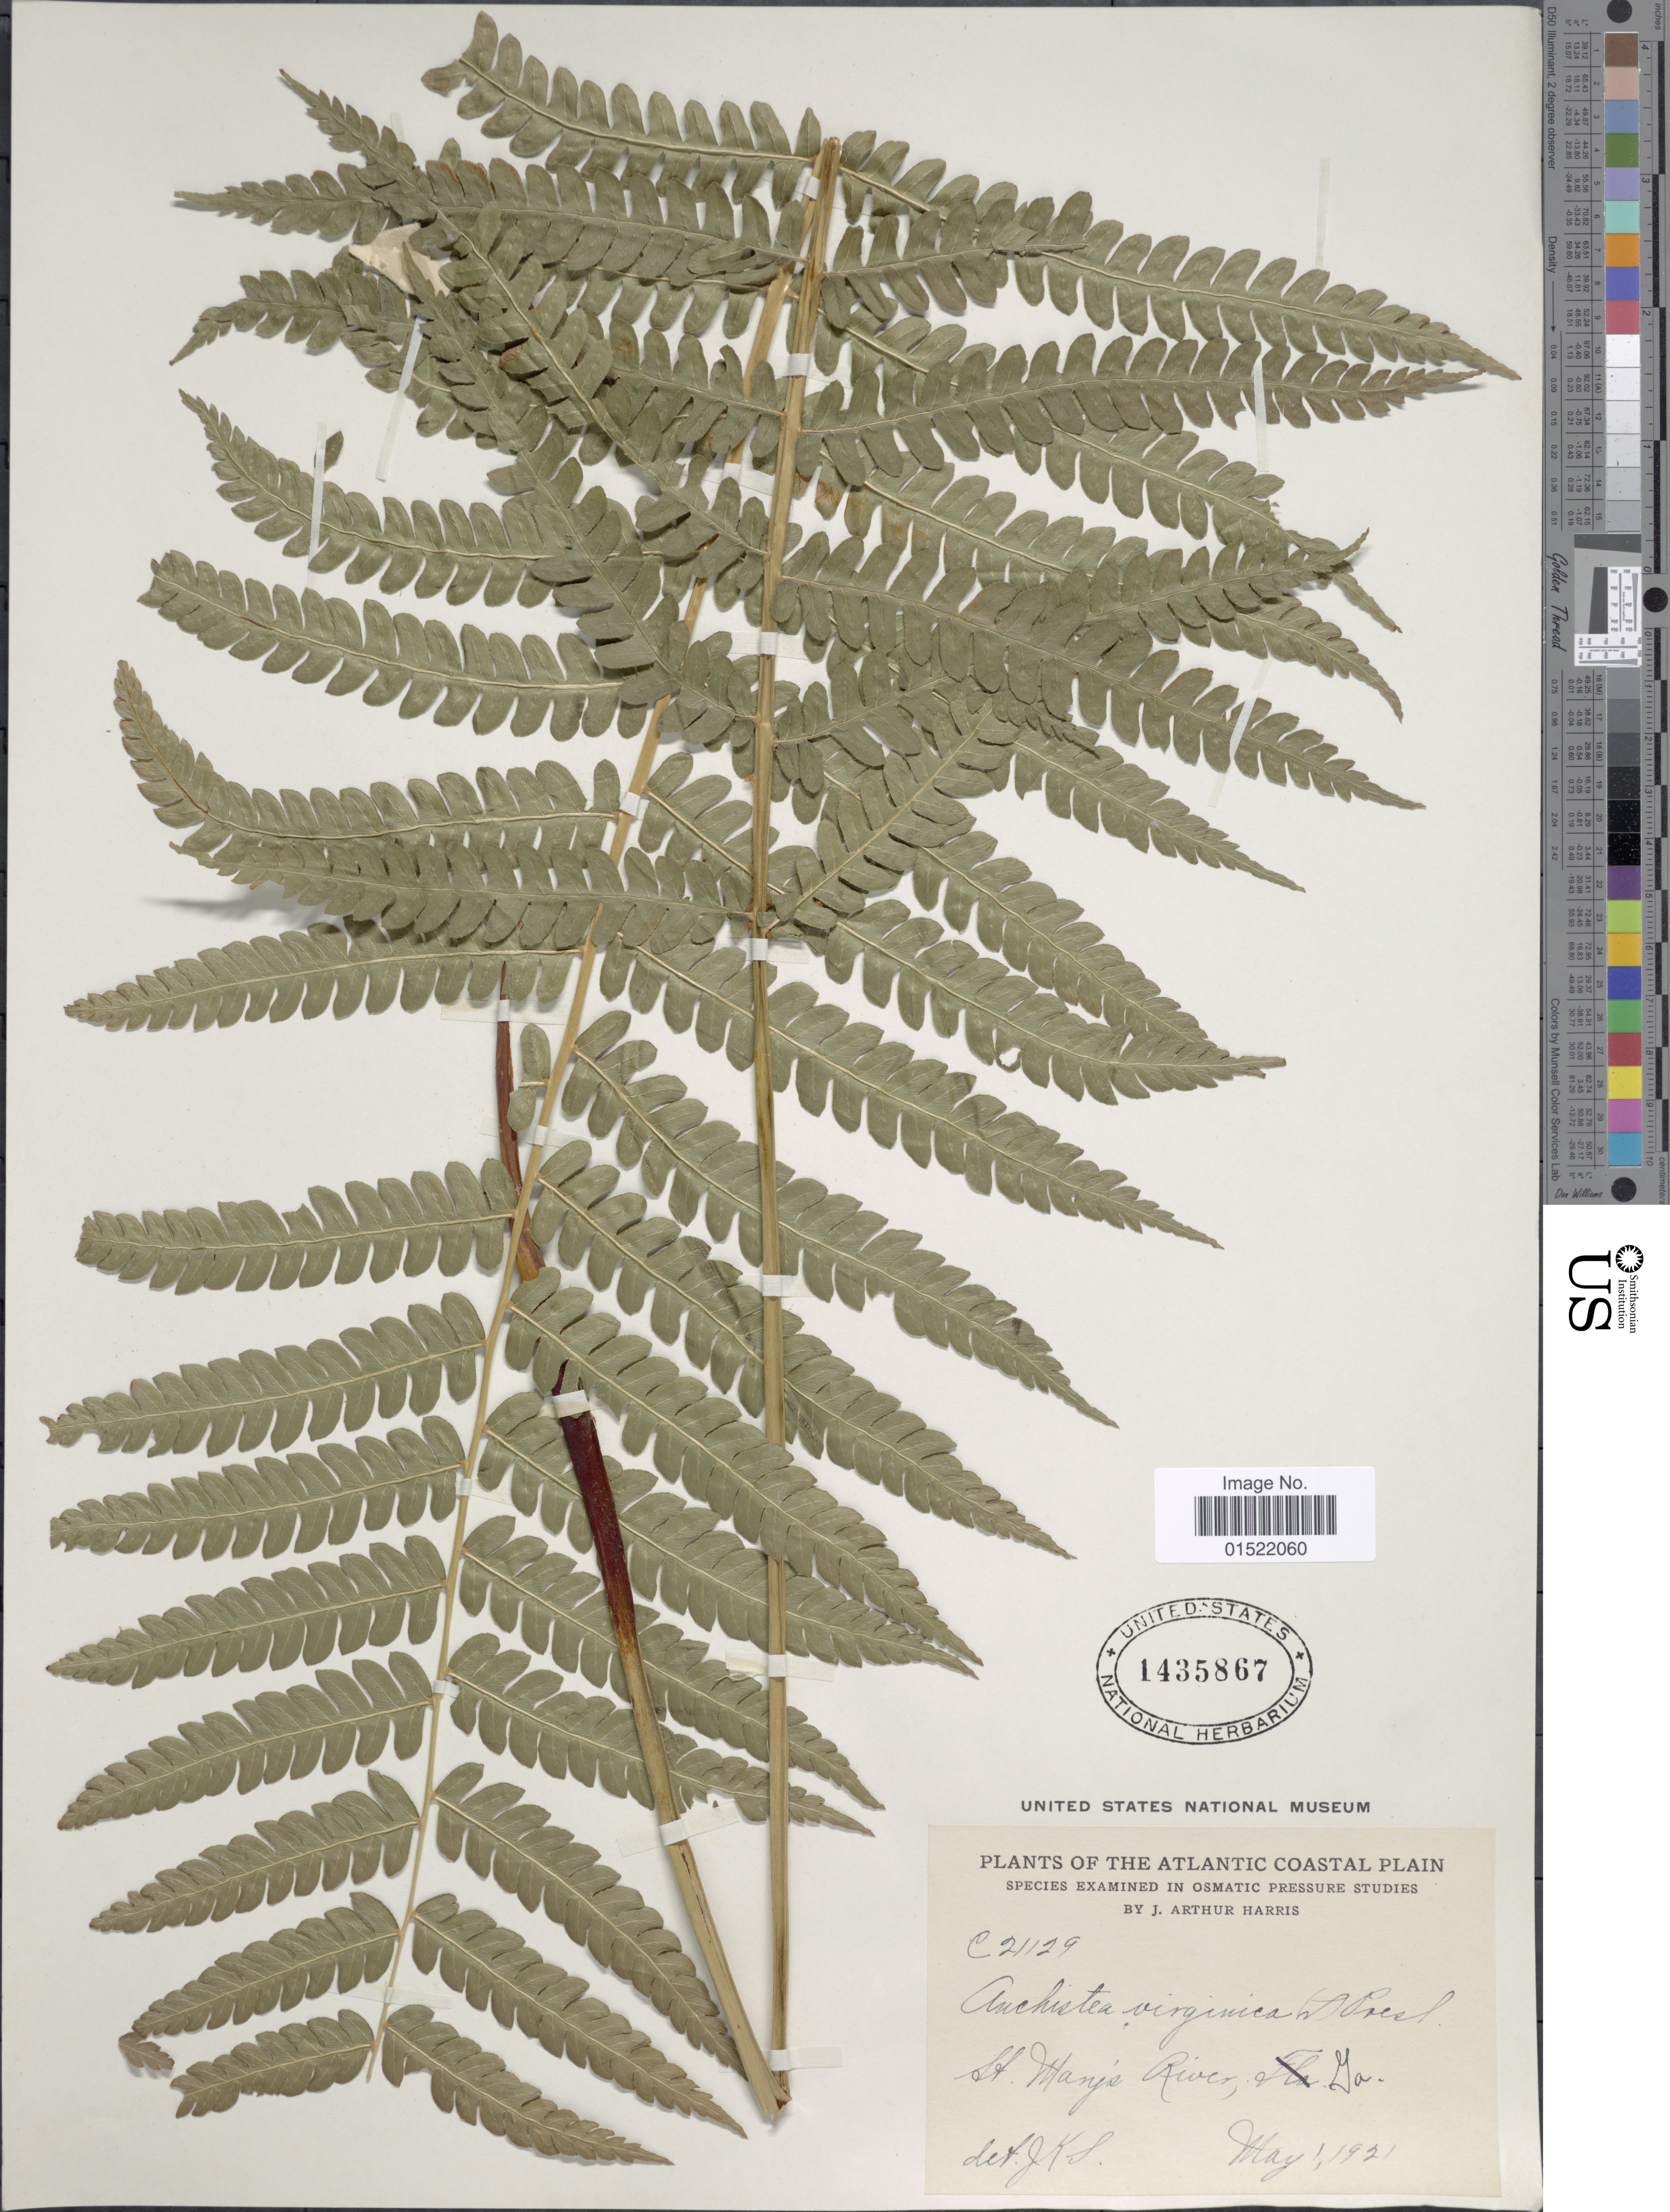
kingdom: Plantae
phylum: Tracheophyta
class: Polypodiopsida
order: Polypodiales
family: Blechnaceae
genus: Woodwardia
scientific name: Woodwardia virginica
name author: (L.) R.M. Sm.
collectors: J. A. Harris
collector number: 21129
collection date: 1921-05-01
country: United States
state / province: Iowa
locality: Atlantic Coastal Plain, St. Mary's River, Ia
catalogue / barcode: US 1435867